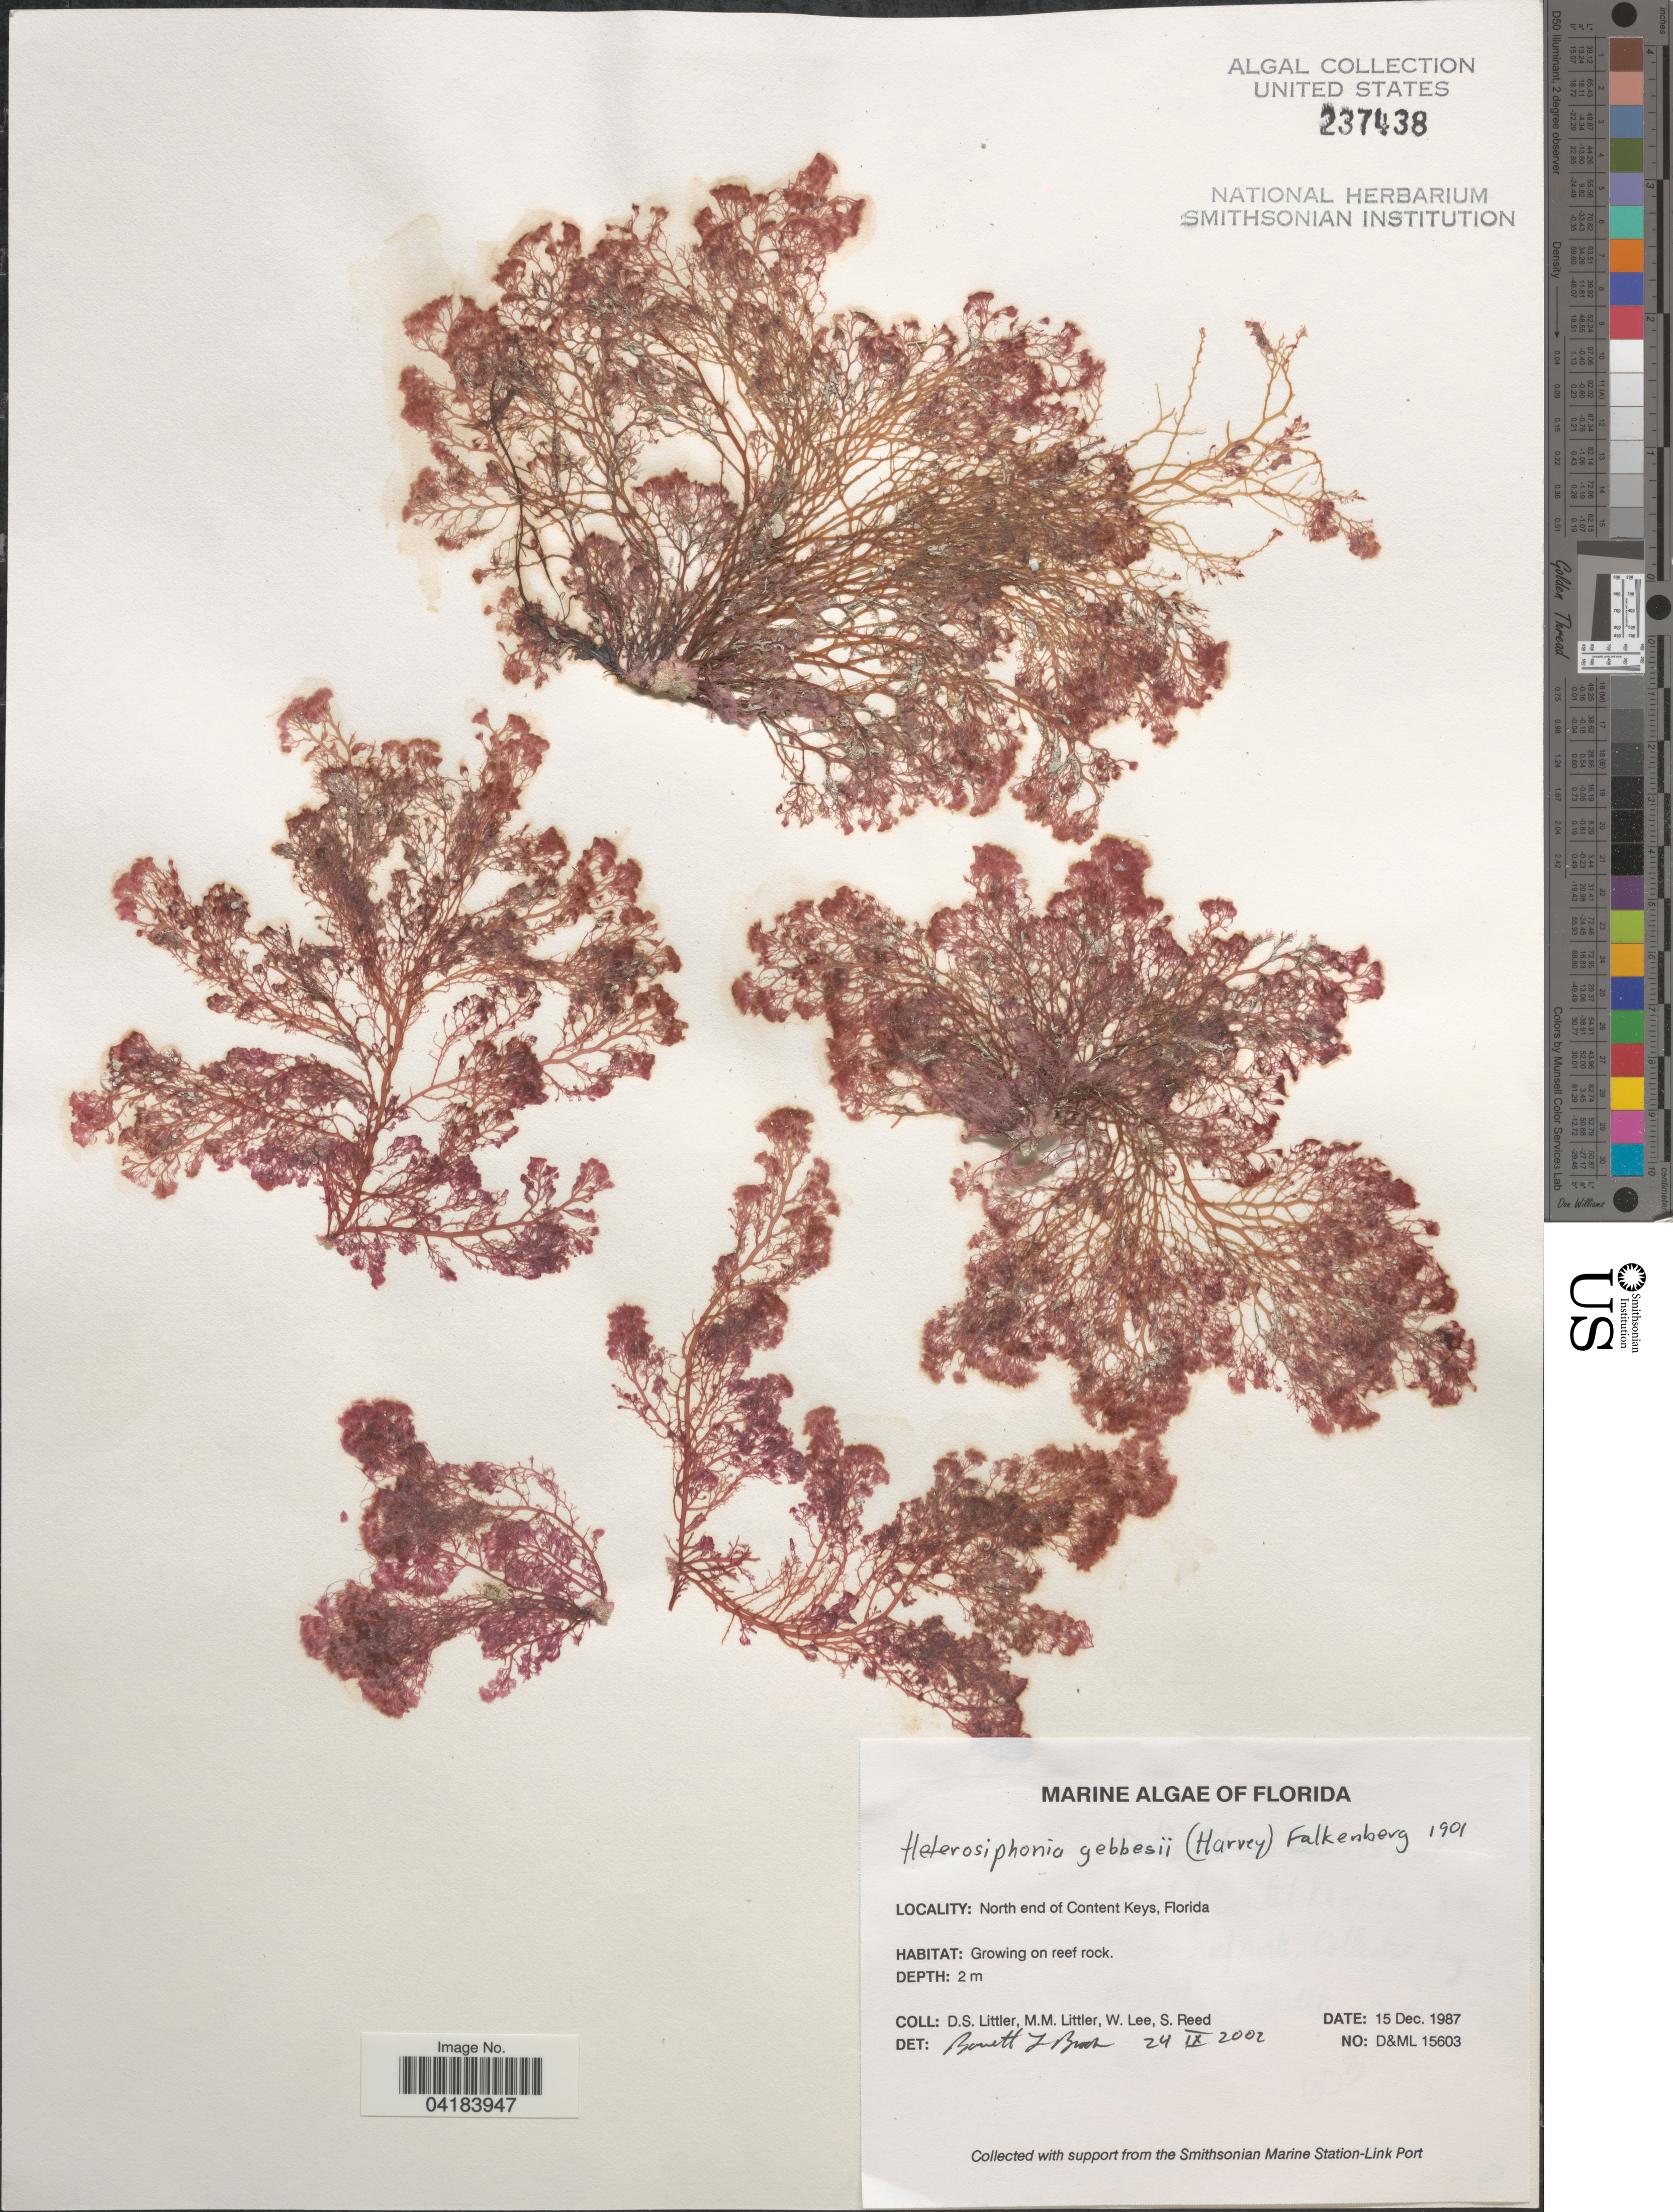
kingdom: Plantae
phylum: Rhodophyta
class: Florideophyceae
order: Ceramiales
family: Dasyaceae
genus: Heterosiphonia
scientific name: Heterosiphonia gibbesii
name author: (Harv.)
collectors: D. S. Littler, W. Lee & S. Reed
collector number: D&ML15603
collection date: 1987-12-15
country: United States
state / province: Florida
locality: North end of Content Keys.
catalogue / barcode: US 237438